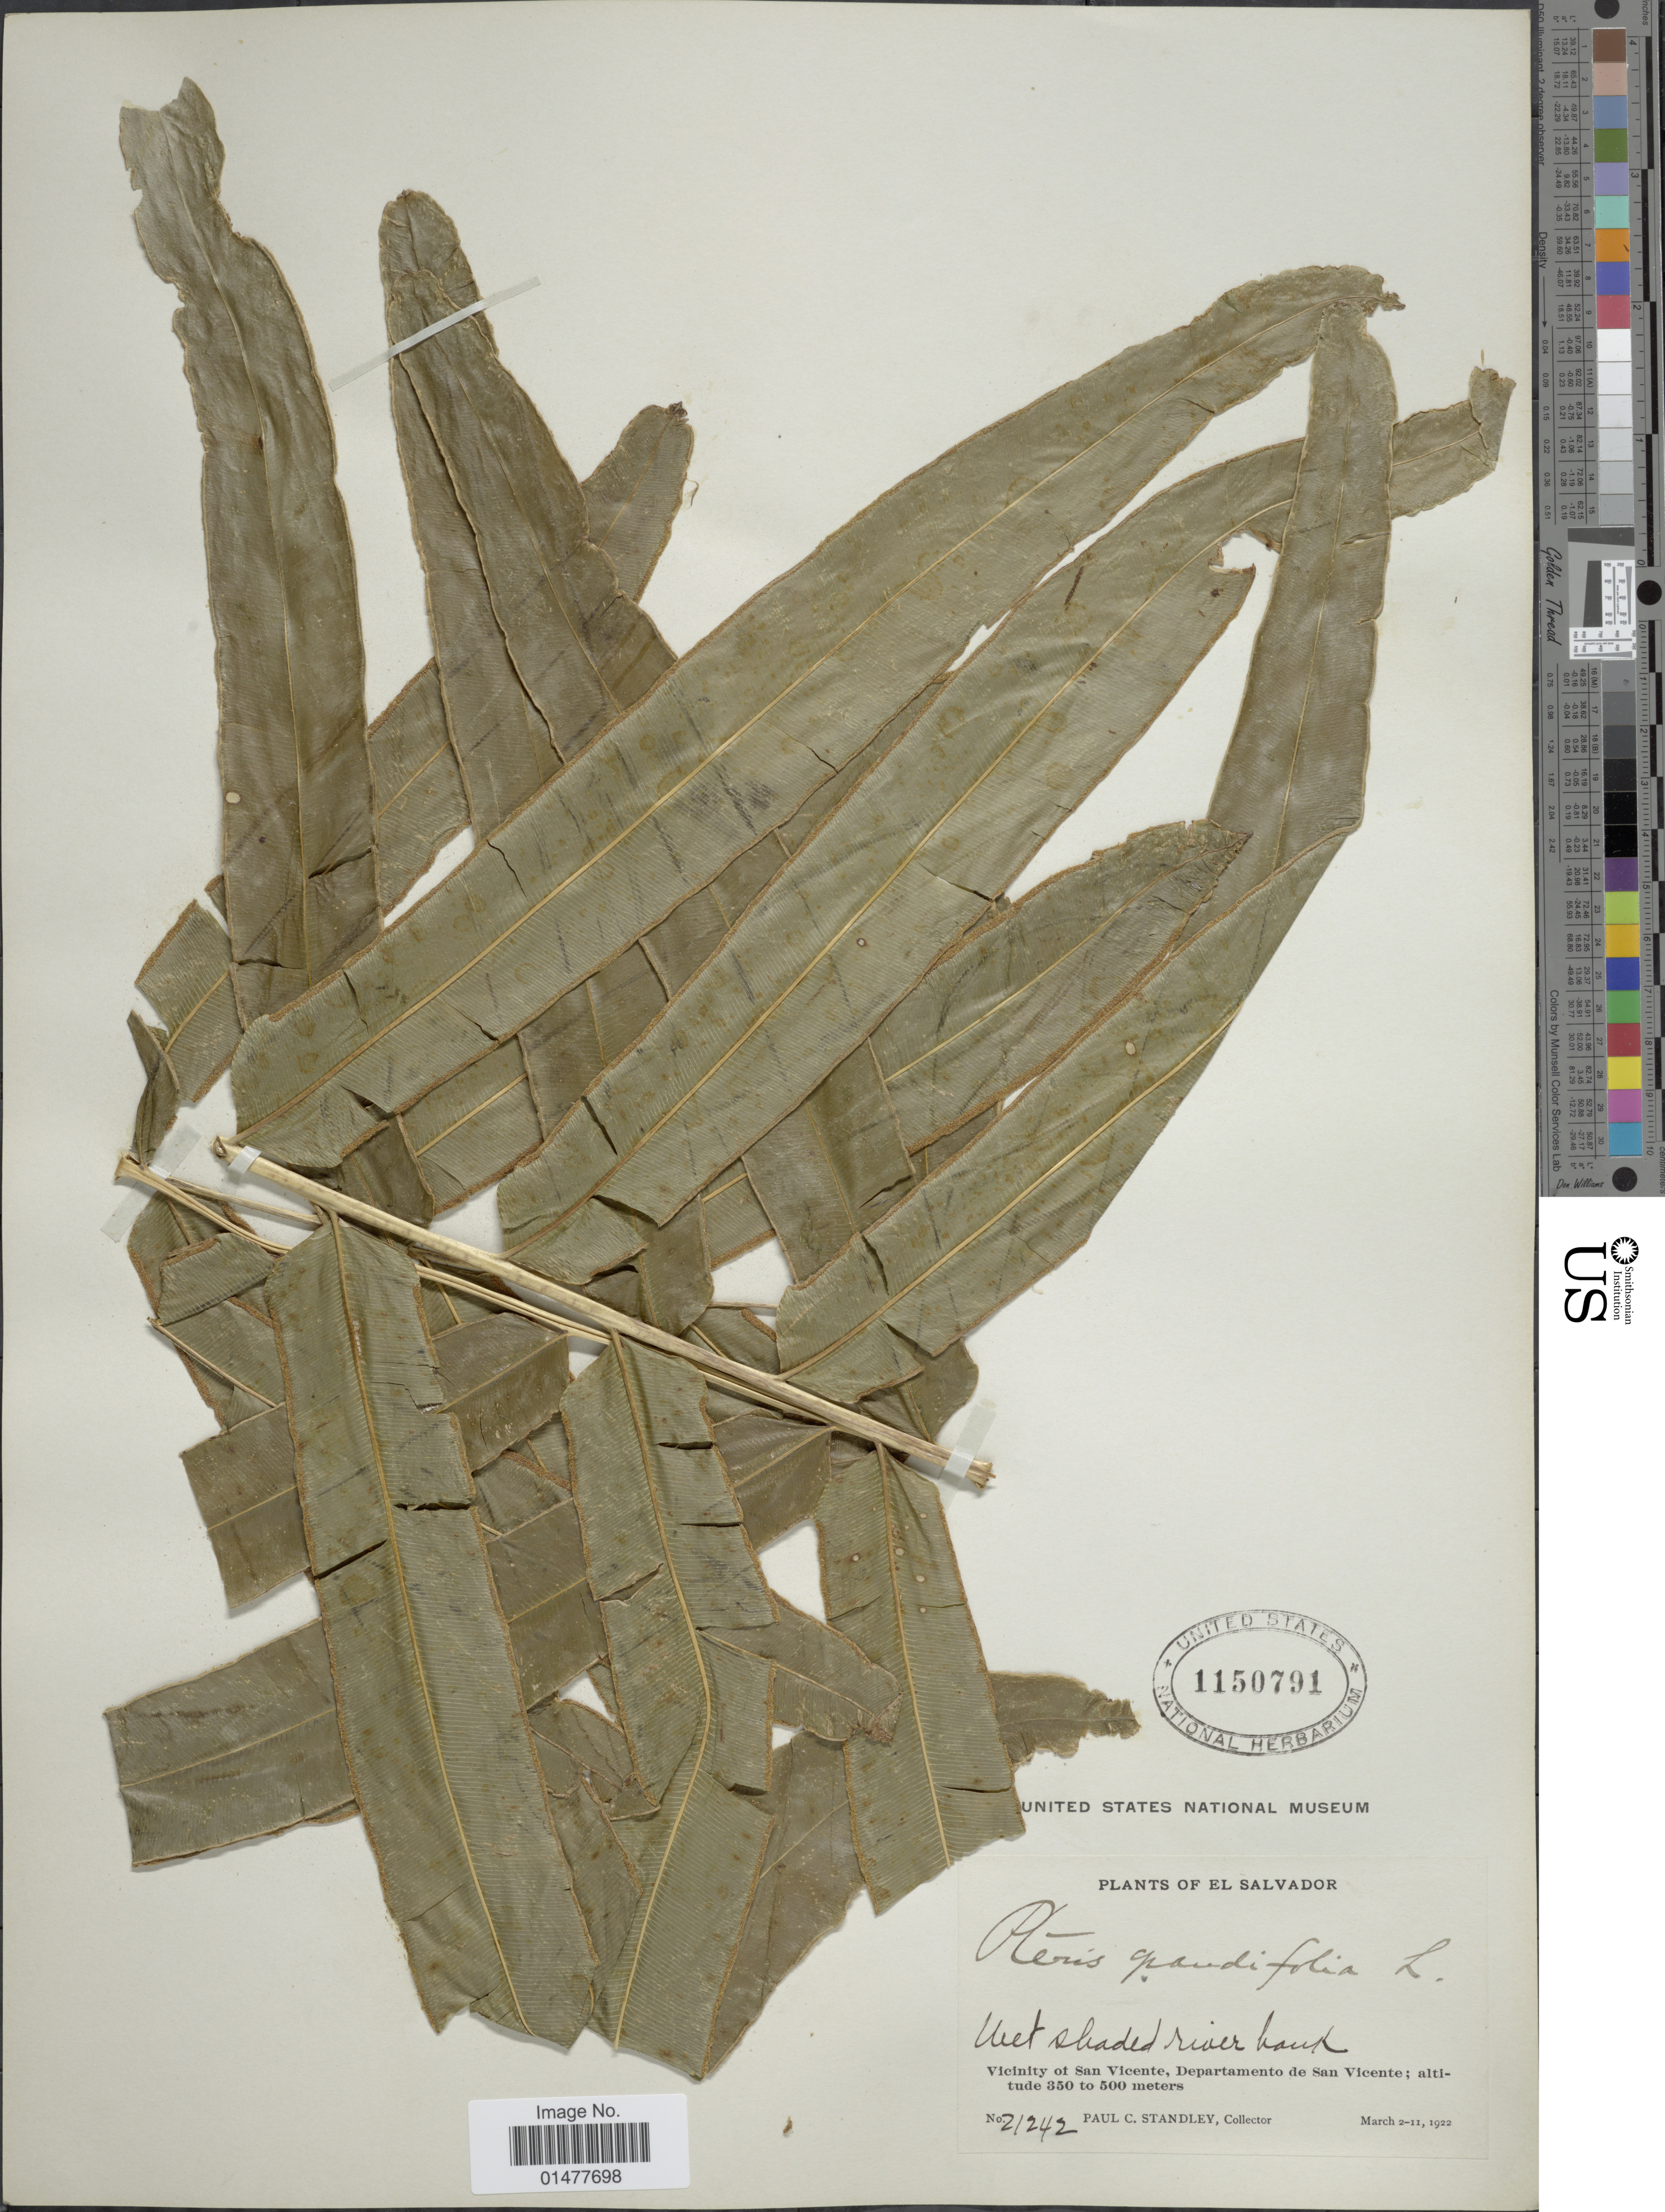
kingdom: Plantae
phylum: Tracheophyta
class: Polypodiopsida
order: Polypodiales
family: Pteridaceae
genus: Pteris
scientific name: Pteris grandifolia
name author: L.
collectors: P. C. Standley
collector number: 21242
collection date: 1922-03-02/1922-03-11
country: El Salvador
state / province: San Vincente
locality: Vicinity of San Vicente.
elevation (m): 350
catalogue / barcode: US 1150791